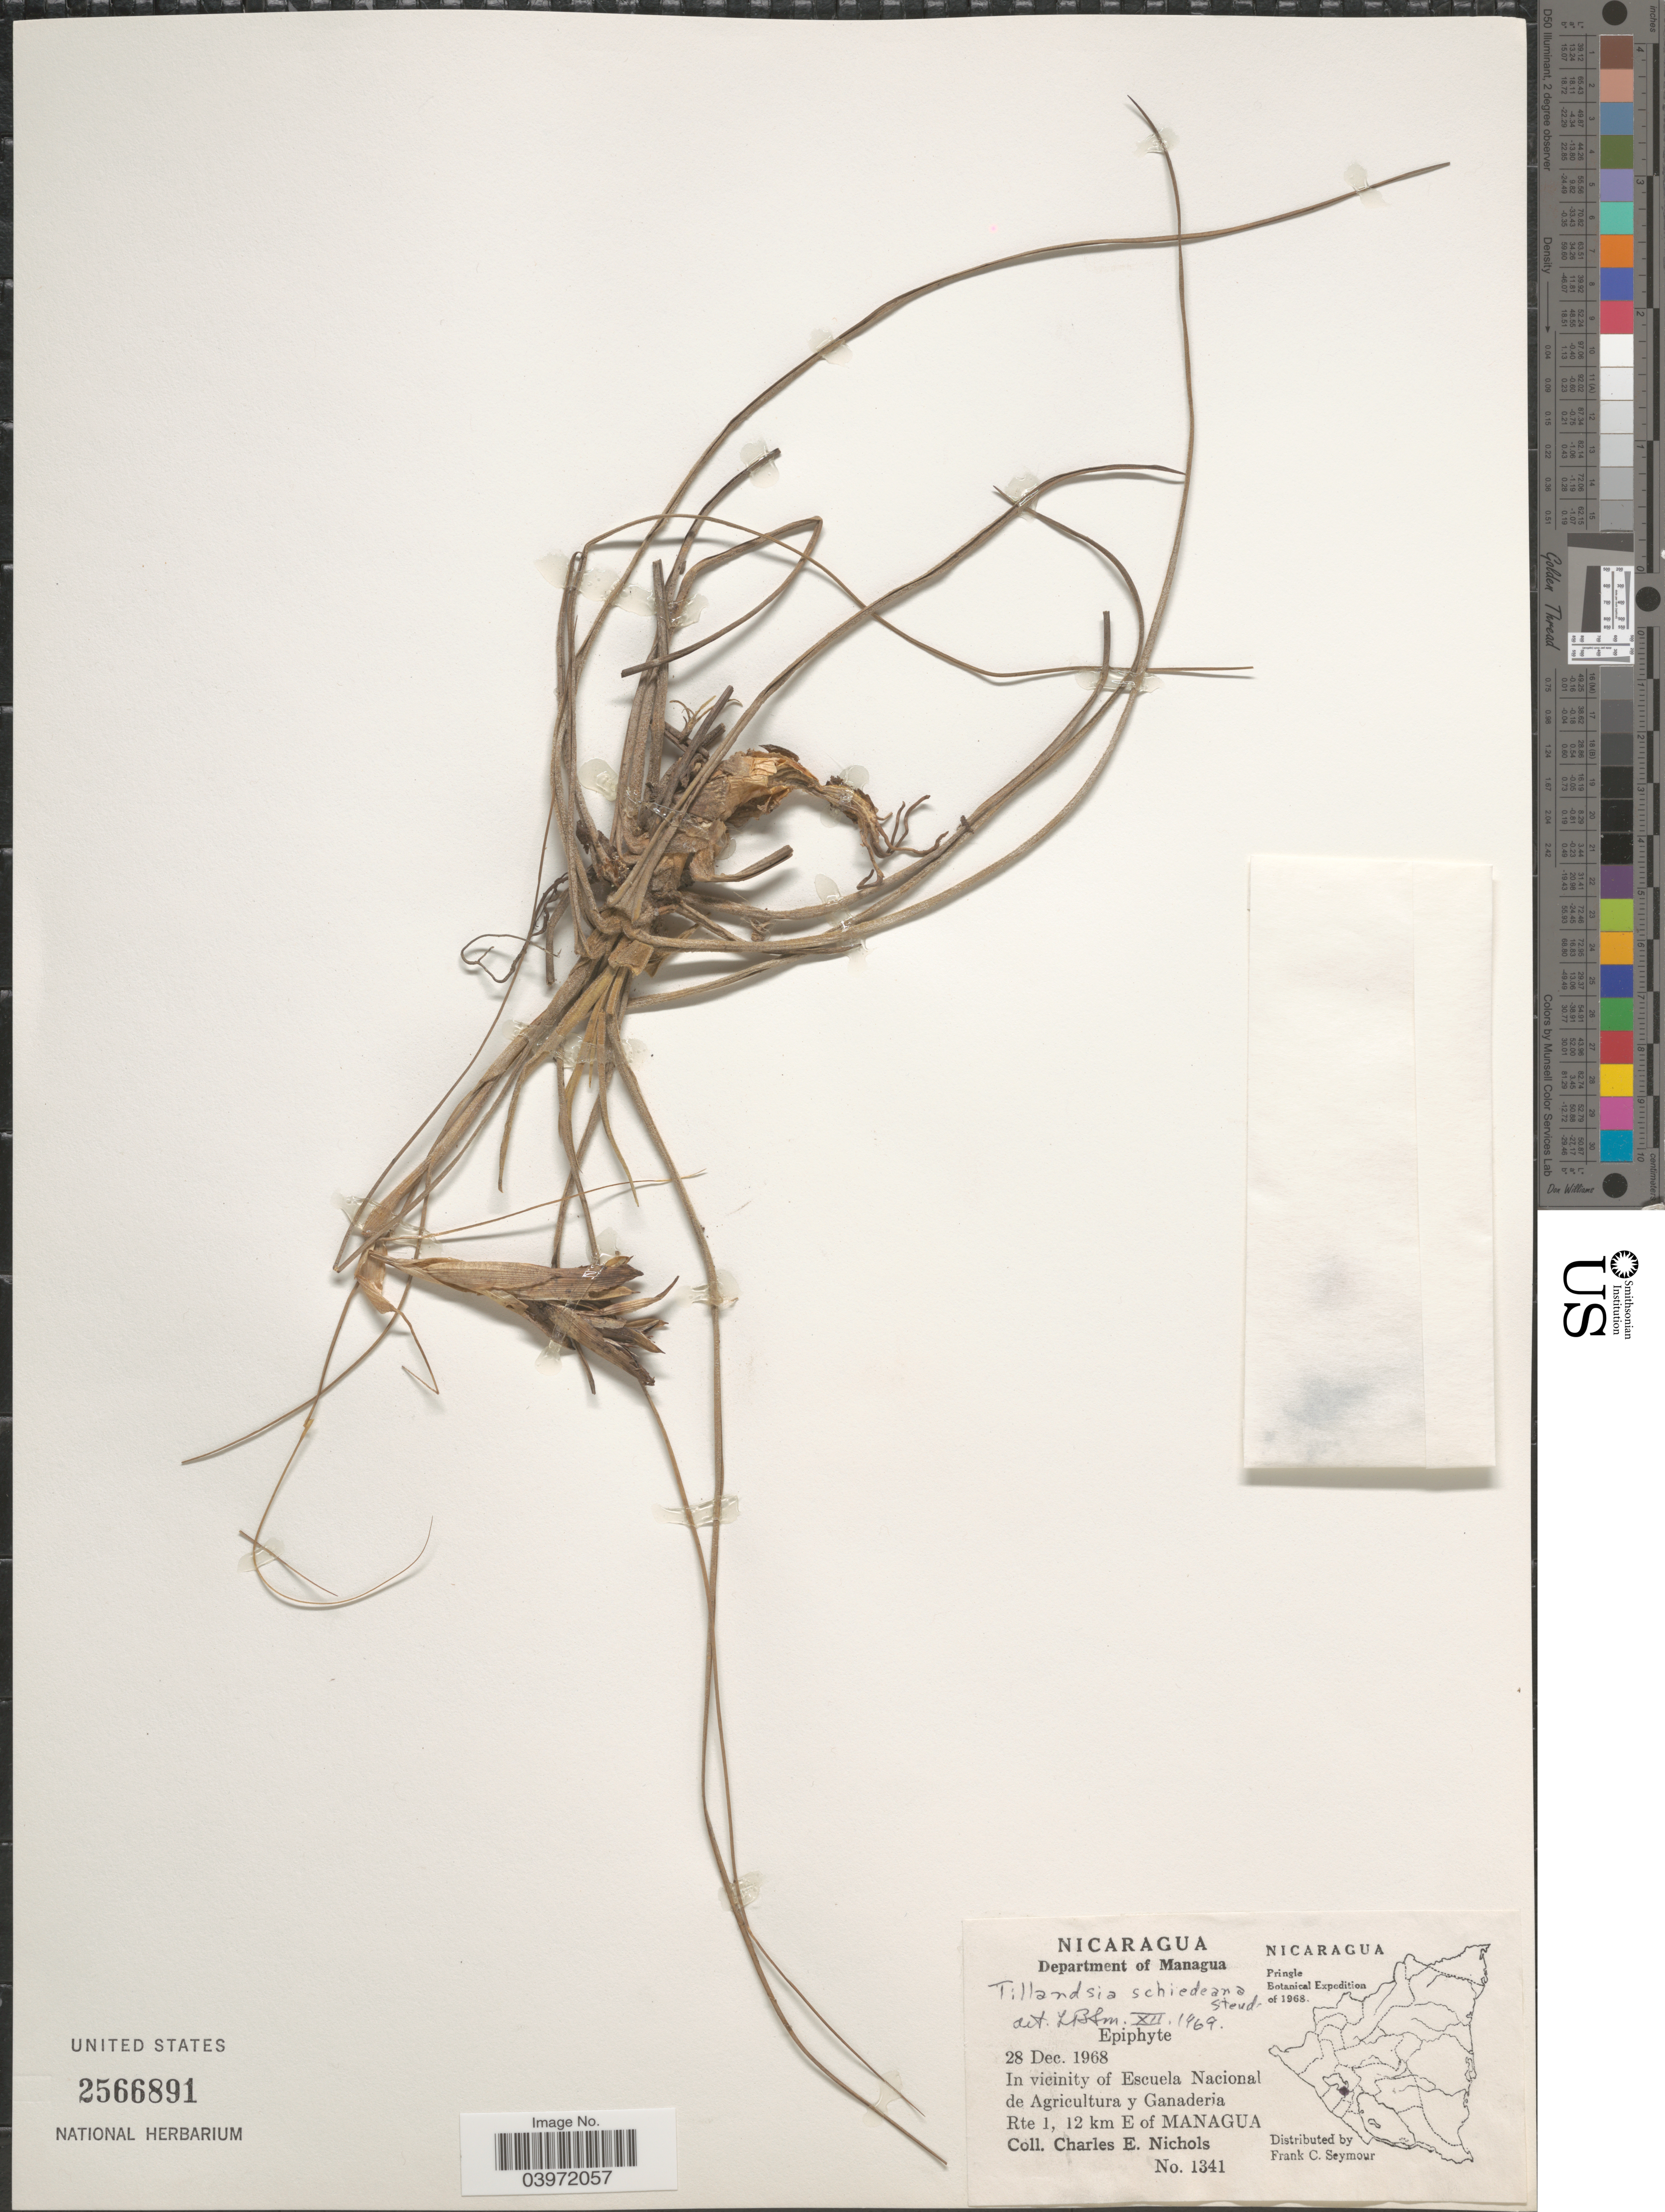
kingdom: Plantae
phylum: Tracheophyta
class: Liliopsida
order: Poales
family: Bromeliaceae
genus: Tillandsia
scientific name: Tillandsia schiedeana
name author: Steud.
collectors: C. Nichols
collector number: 1341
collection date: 1968-12-28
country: Nicaragua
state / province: Managua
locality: Department of Managua. In vicinity of Escuela Nacional de Agricultura y Ganaderia. Rte 1, 12 km E of Managua.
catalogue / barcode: US 2566891